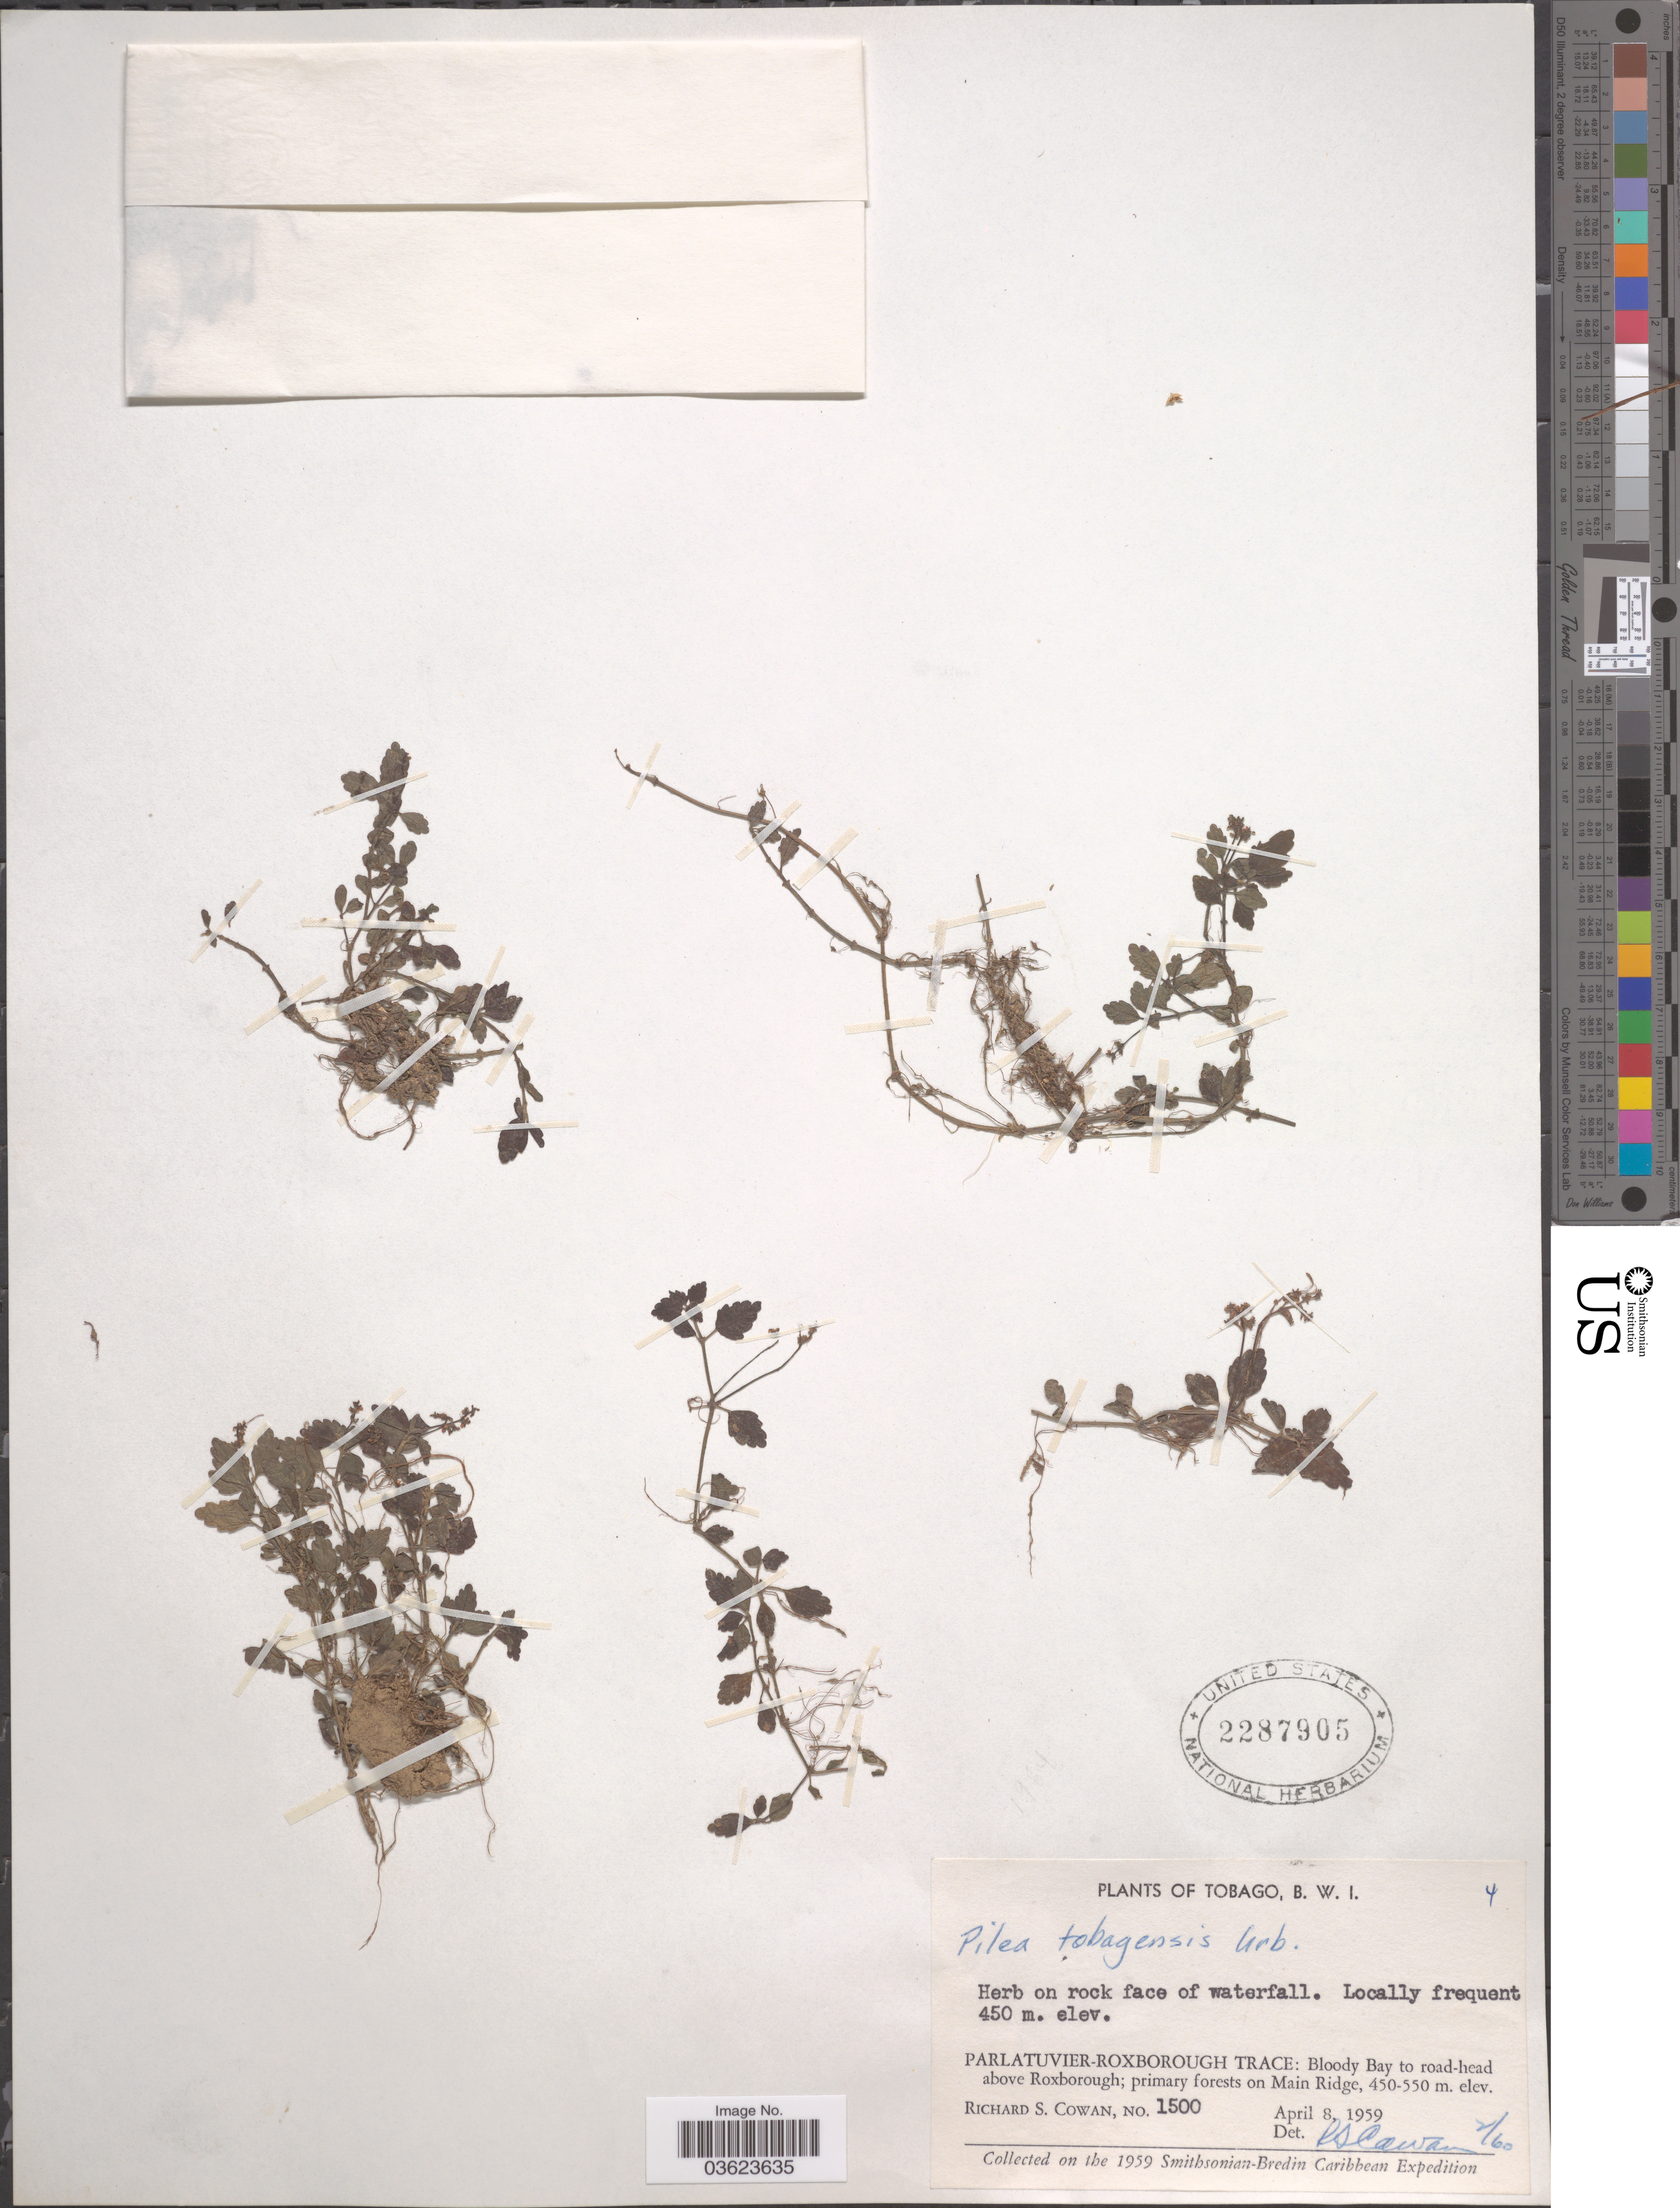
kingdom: Plantae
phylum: Tracheophyta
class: Magnoliopsida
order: Rosales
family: Urticaceae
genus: Pilea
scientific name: Pilea tobagensis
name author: Urb.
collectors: R. S. Cowan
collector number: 1500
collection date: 1959-04-08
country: Trinidad and Tobago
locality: Tobago, B. W. I. Parlatuvier-Roxborough Trace: Bloody Bay to road-head above Roxborough; primary forests on Main Ridge.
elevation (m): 450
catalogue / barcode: US 2287905